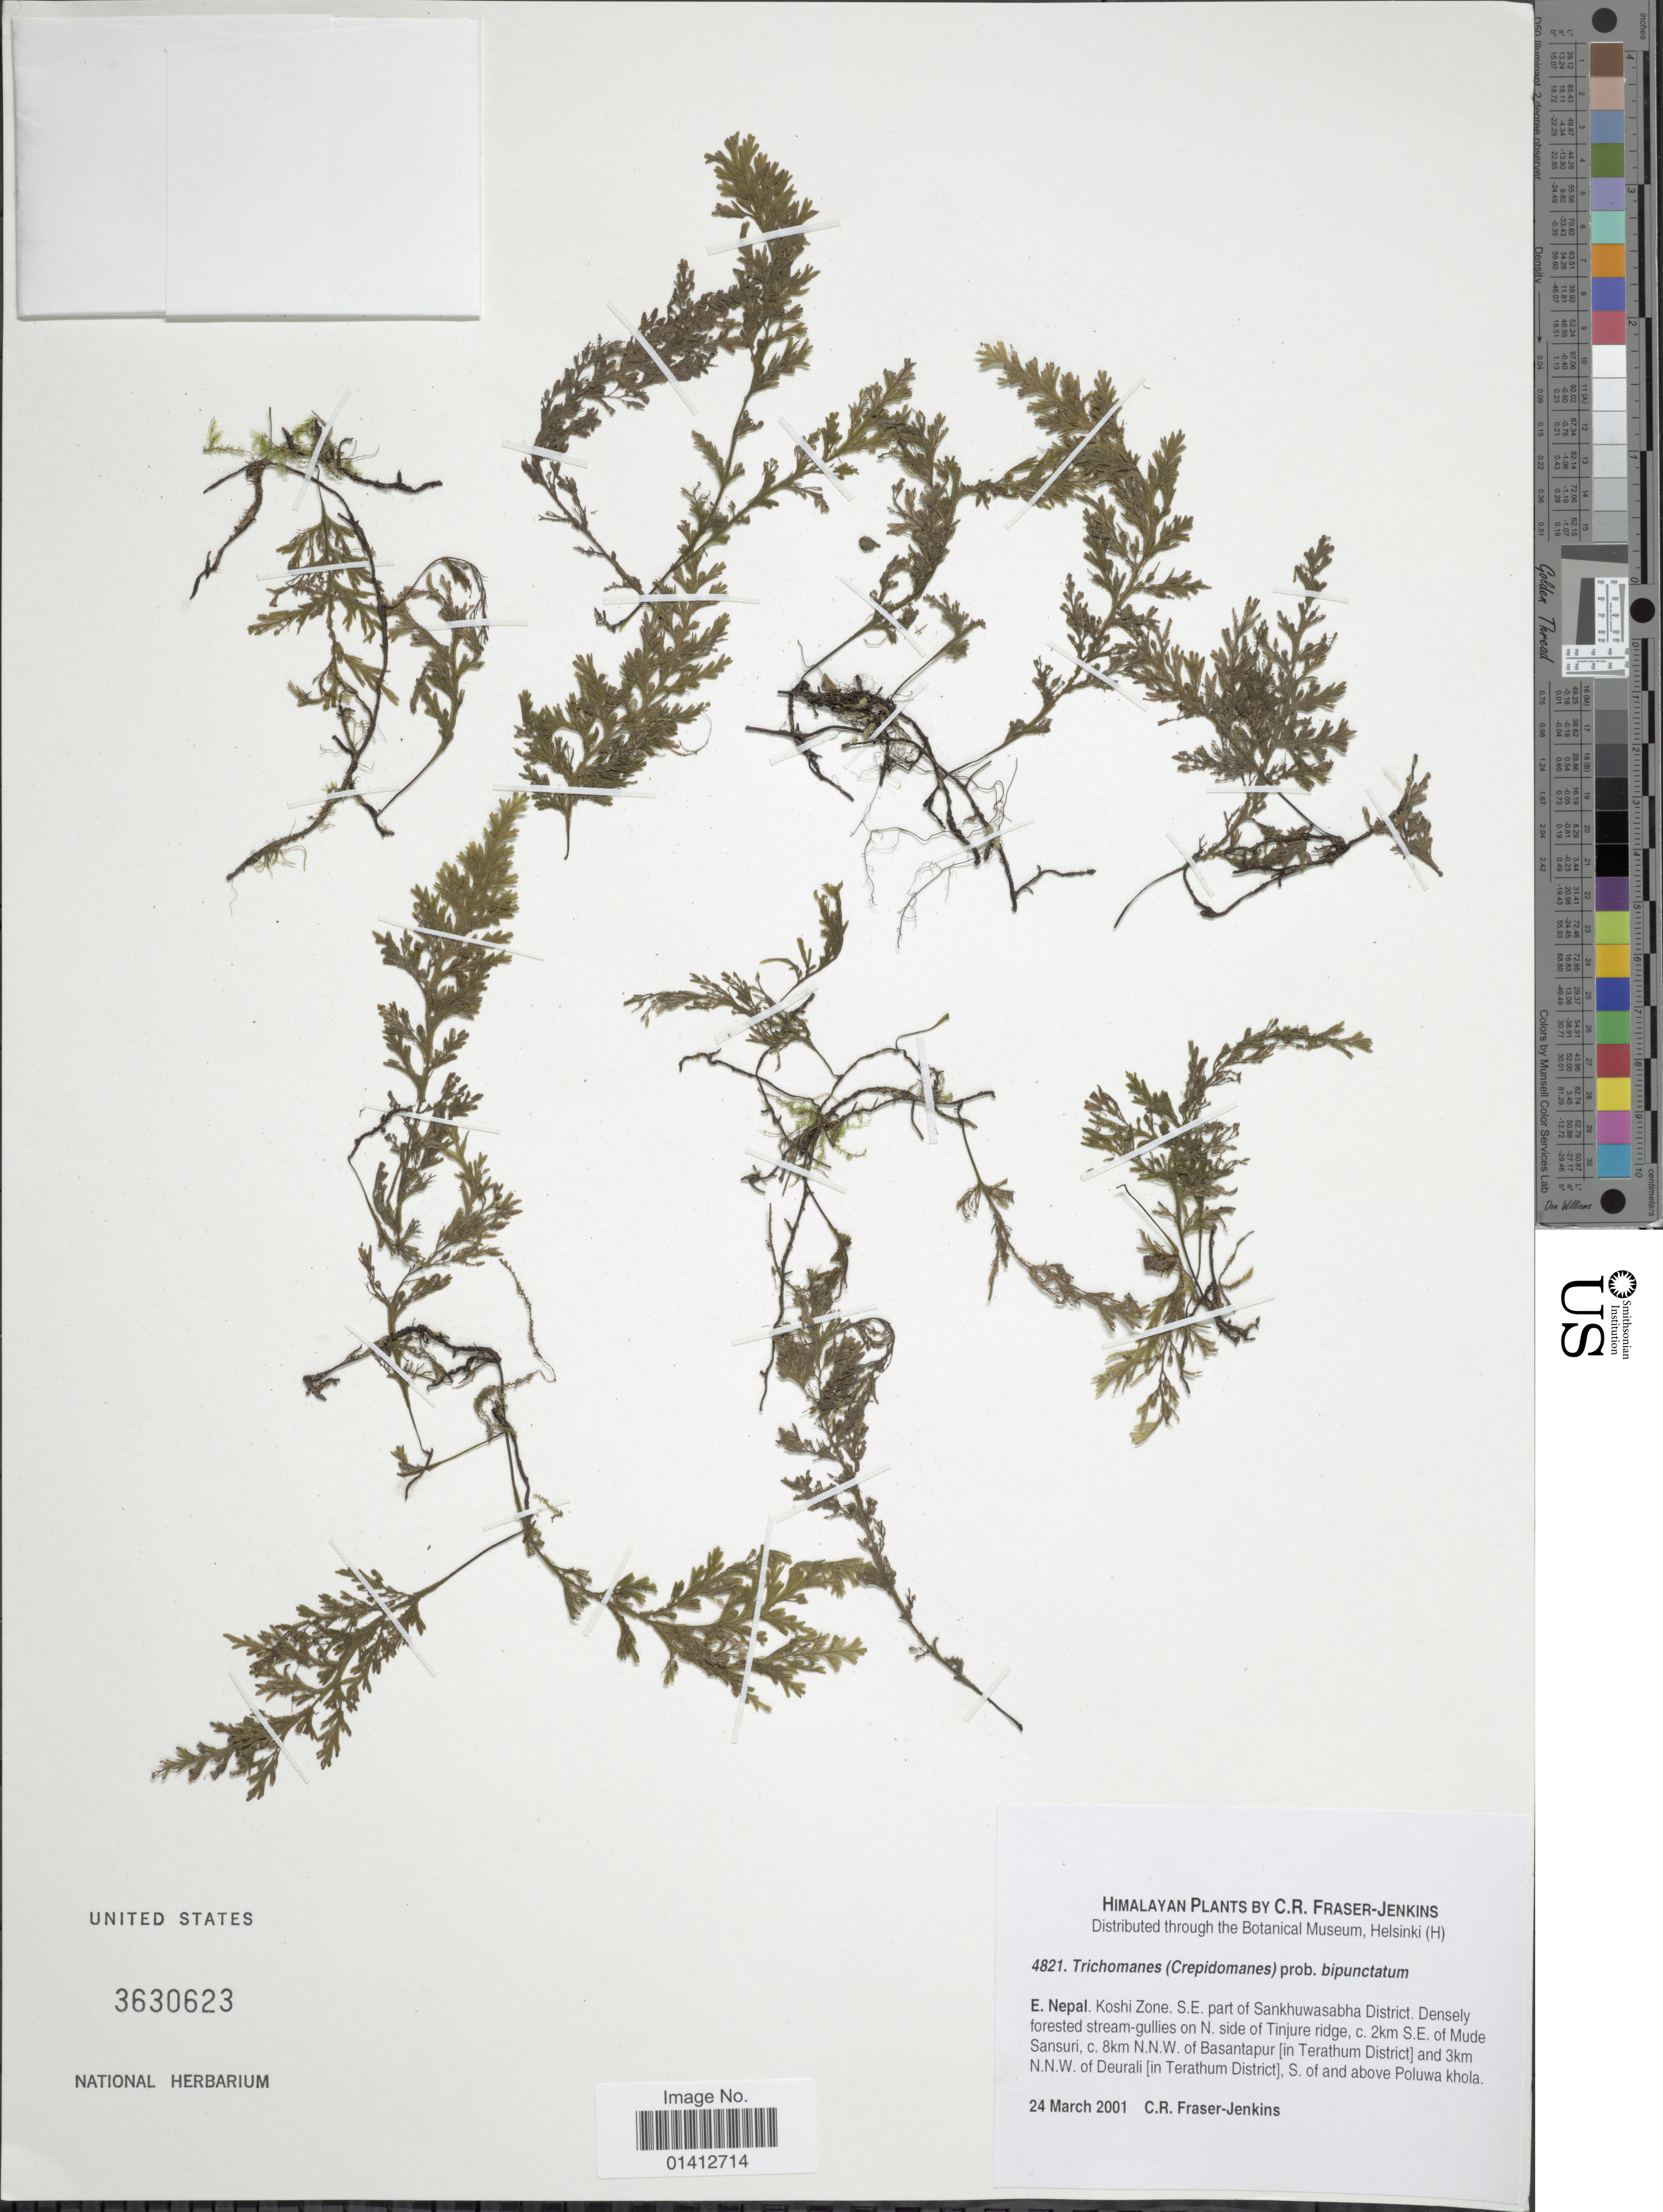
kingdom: Plantae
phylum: Tracheophyta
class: Polypodiopsida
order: Hymenophyllales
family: Hymenophyllaceae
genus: Crepidomanes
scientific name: Crepidomanes bipunctatum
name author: (Poir.) Copel.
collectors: C. R. Fraser-Jenkins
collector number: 4821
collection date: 2001-03-24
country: Nepal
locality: E Nepal. Koshi Zone S.E. part of Sankhuwasabha District, On N side of Tinjure ridge, c. 2km S.E of Mude Sansuri, c. 8km N.N.W. of Basantapur [in Terathum District] and 3k N.N.W. of Deurali [in Terathum District], S of and above Poluwa khola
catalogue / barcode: US 3630623